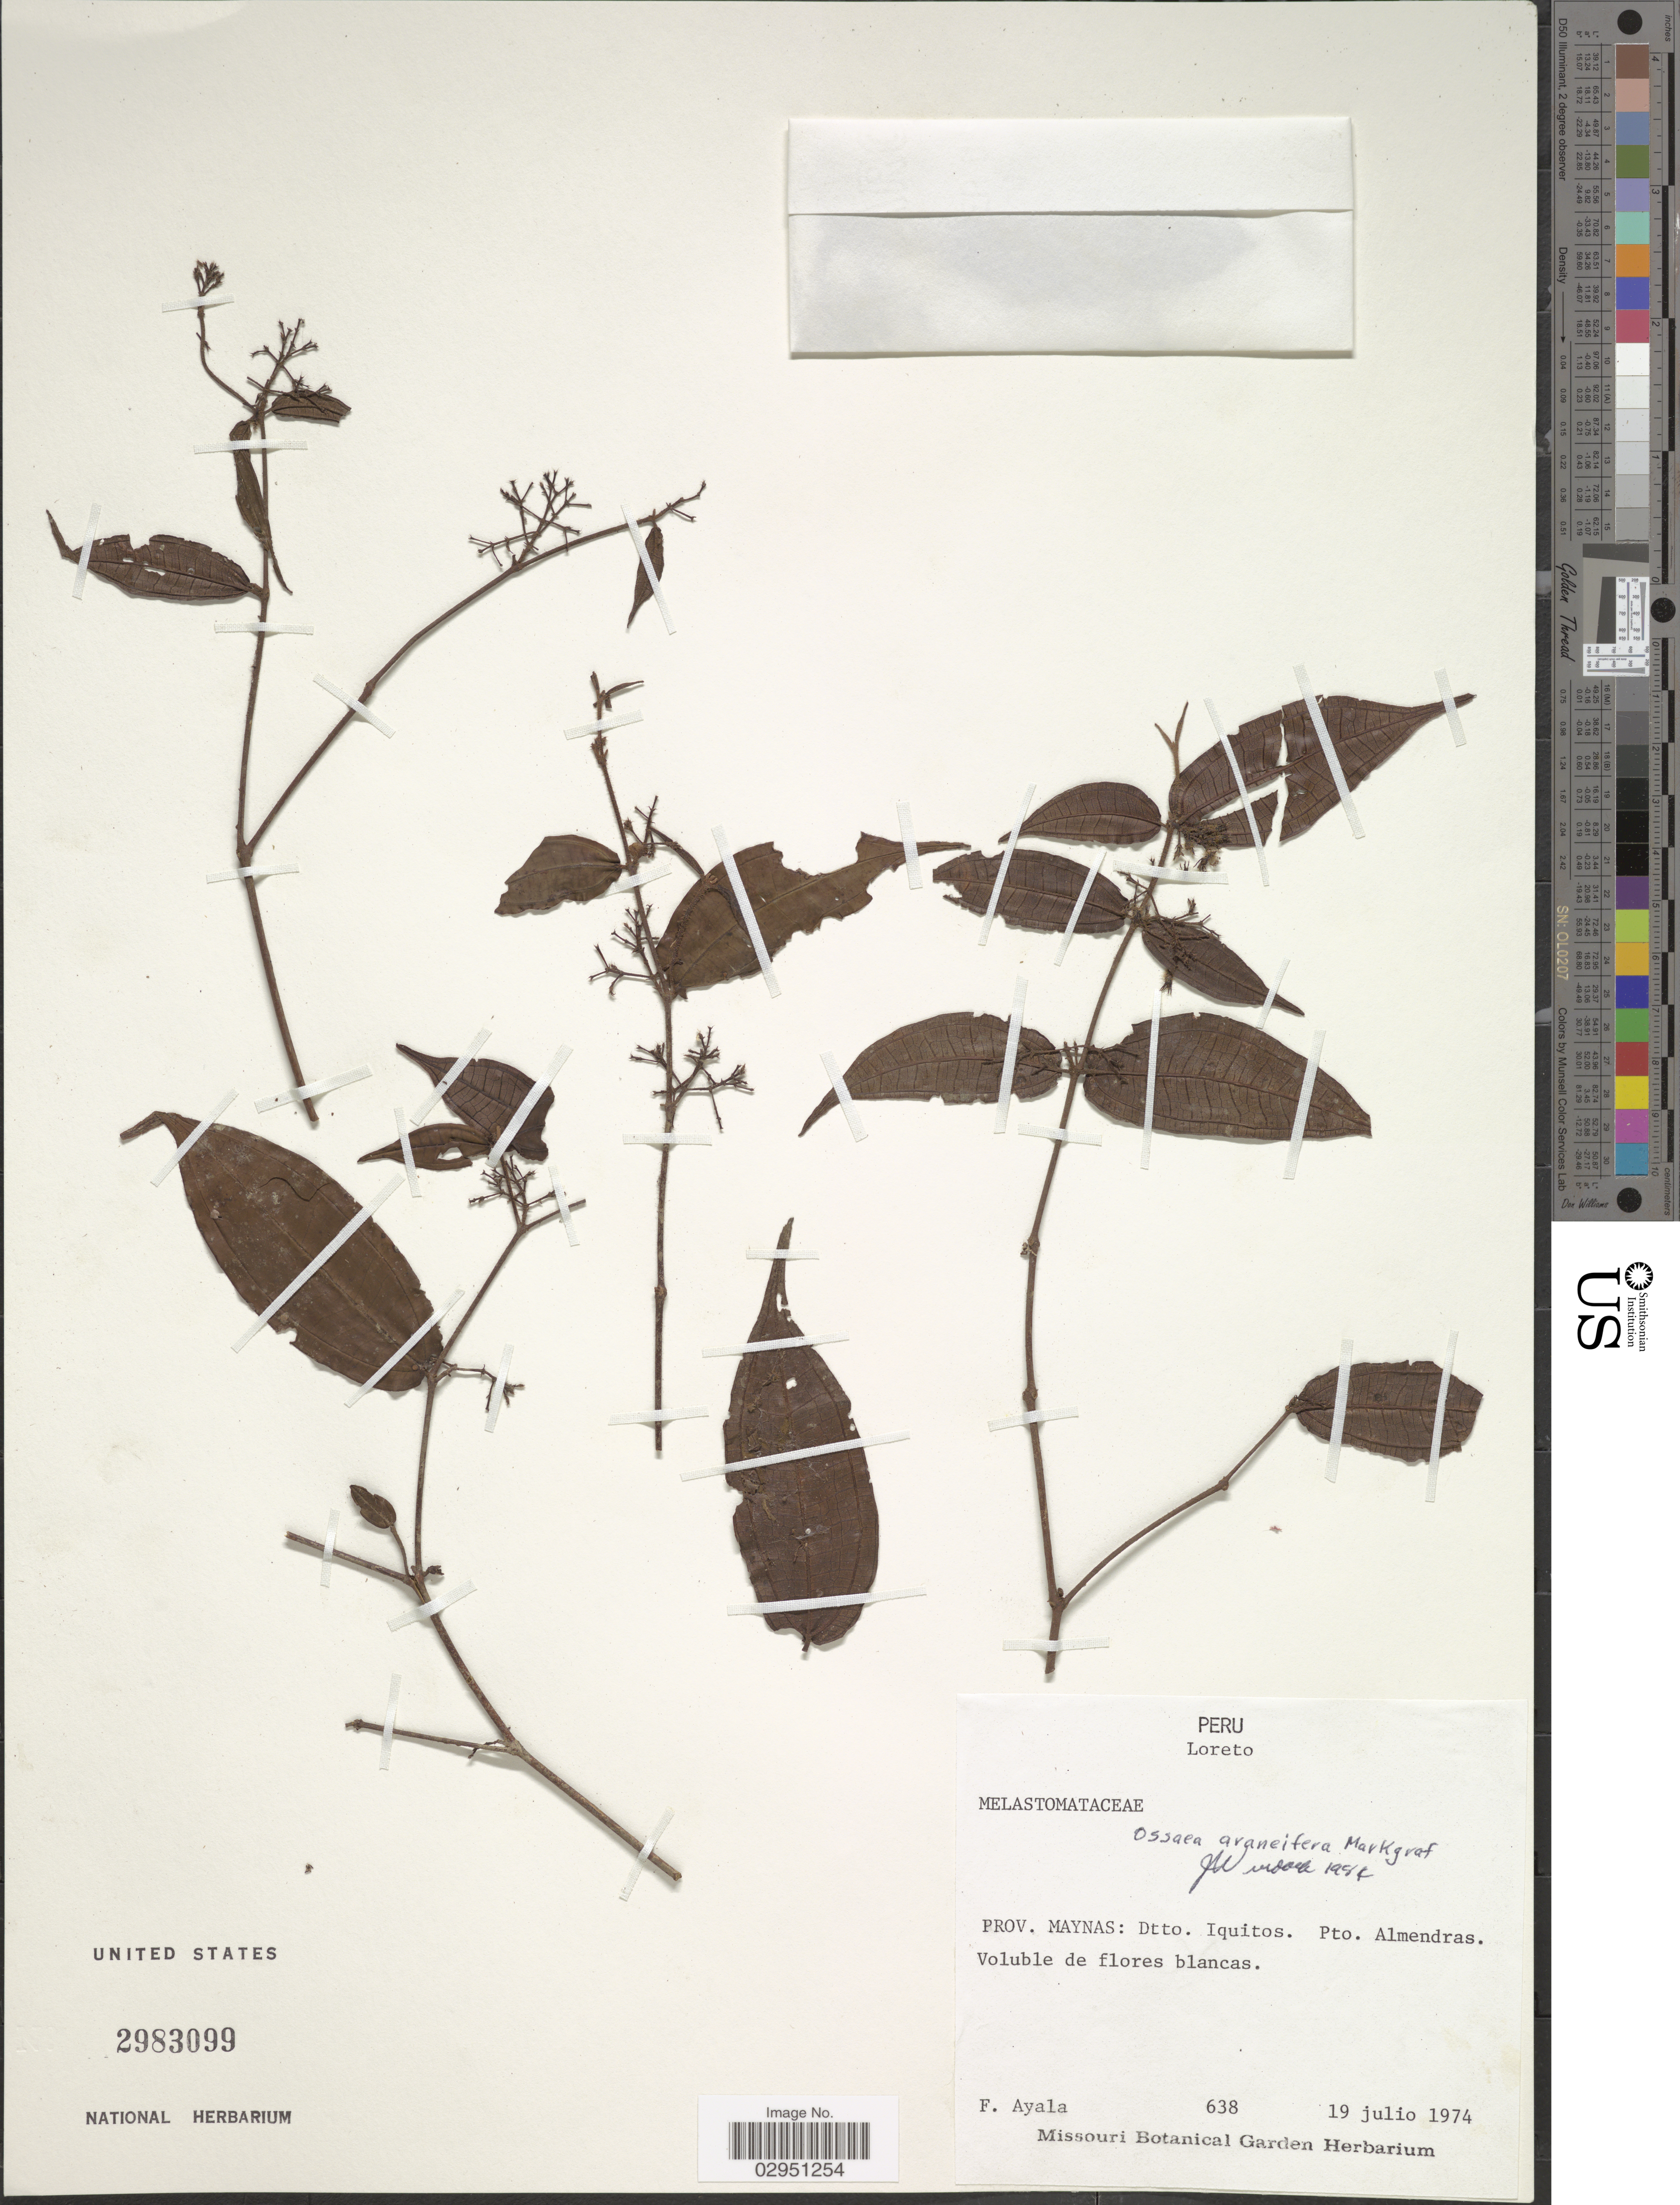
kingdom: Plantae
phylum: Tracheophyta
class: Magnoliopsida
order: Myrtales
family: Melastomataceae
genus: Ossaea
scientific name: Ossaea araneifera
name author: Markgr.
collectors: F. Ayala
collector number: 638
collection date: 1974-07-19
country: Peru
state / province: Loreto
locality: Prov. Maynas: Dtto. Iquitos. Pto. Almendras.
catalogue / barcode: US 2983099